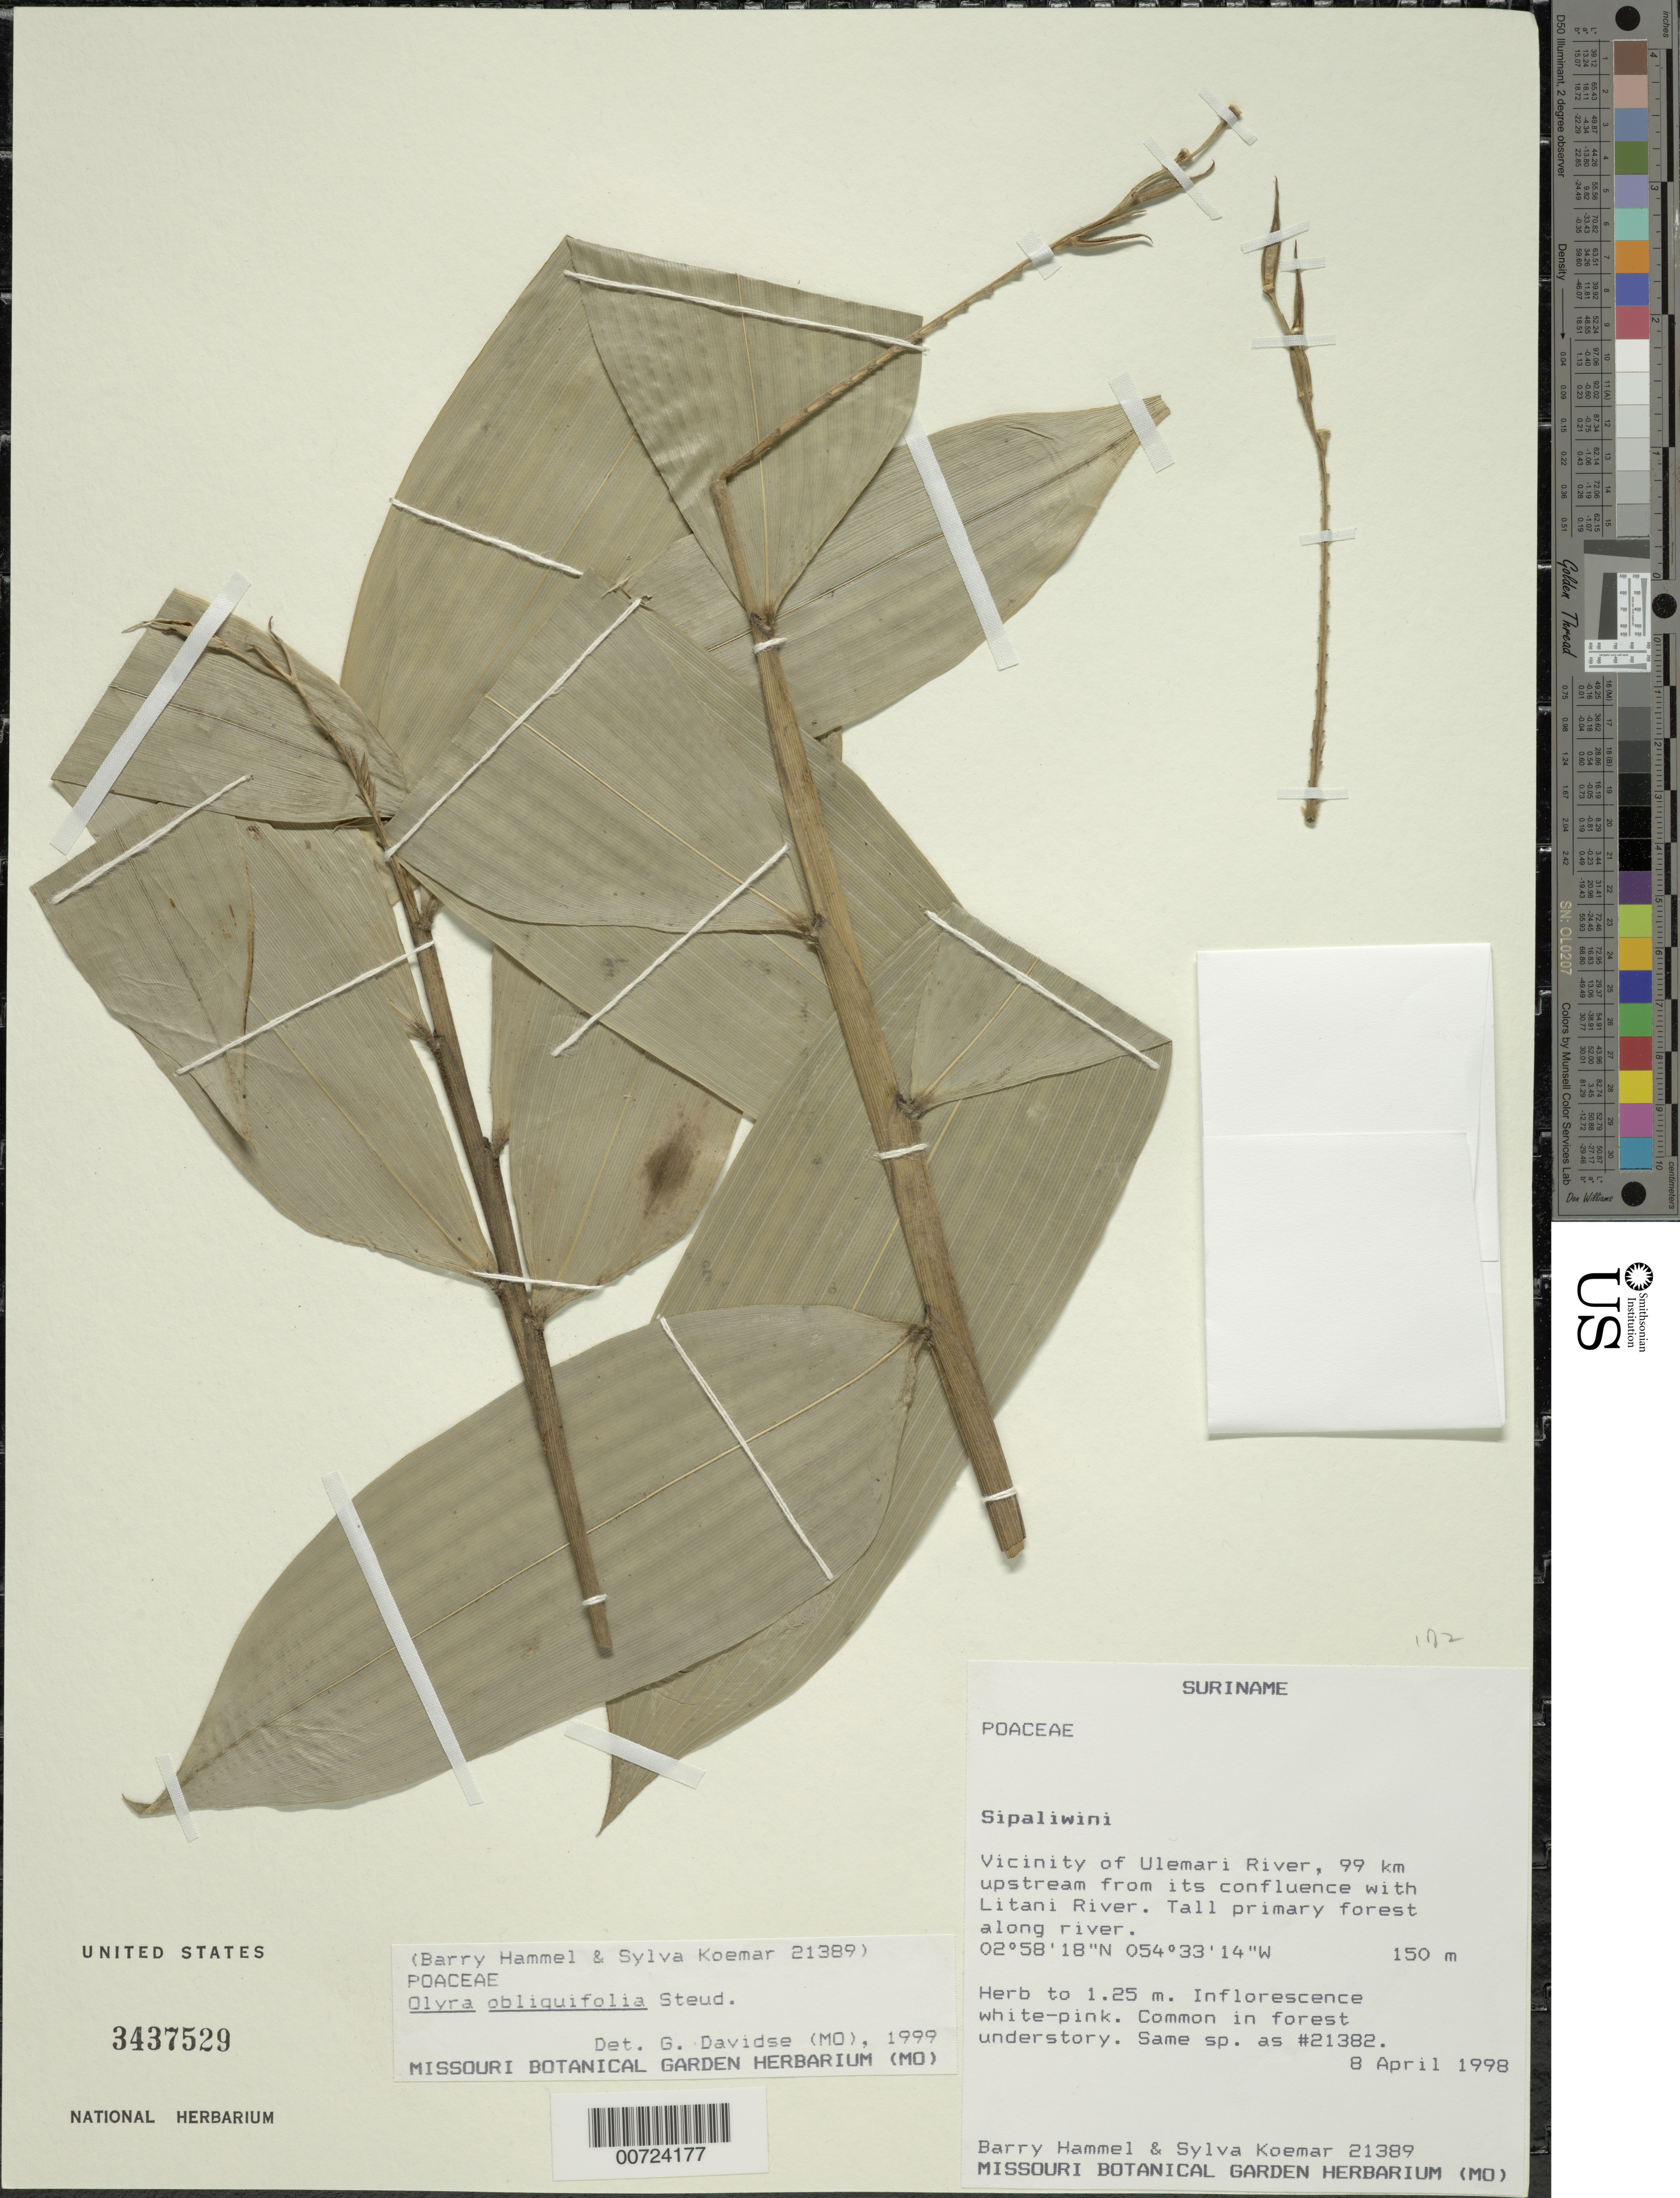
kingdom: Plantae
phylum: Tracheophyta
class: Liliopsida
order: Poales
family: Poaceae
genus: Olyra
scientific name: Olyra obliquifolia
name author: Steud.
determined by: Davidse, Gerrit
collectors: B. Hammel & S. Koemar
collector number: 21389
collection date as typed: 8-Apr-98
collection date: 1998-04-08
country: Suriname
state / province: Sipaliwini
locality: Ulemari R., 99 km upstream from confl. with Litani R.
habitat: Tall primary forest along river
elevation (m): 150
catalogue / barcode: US 3437529